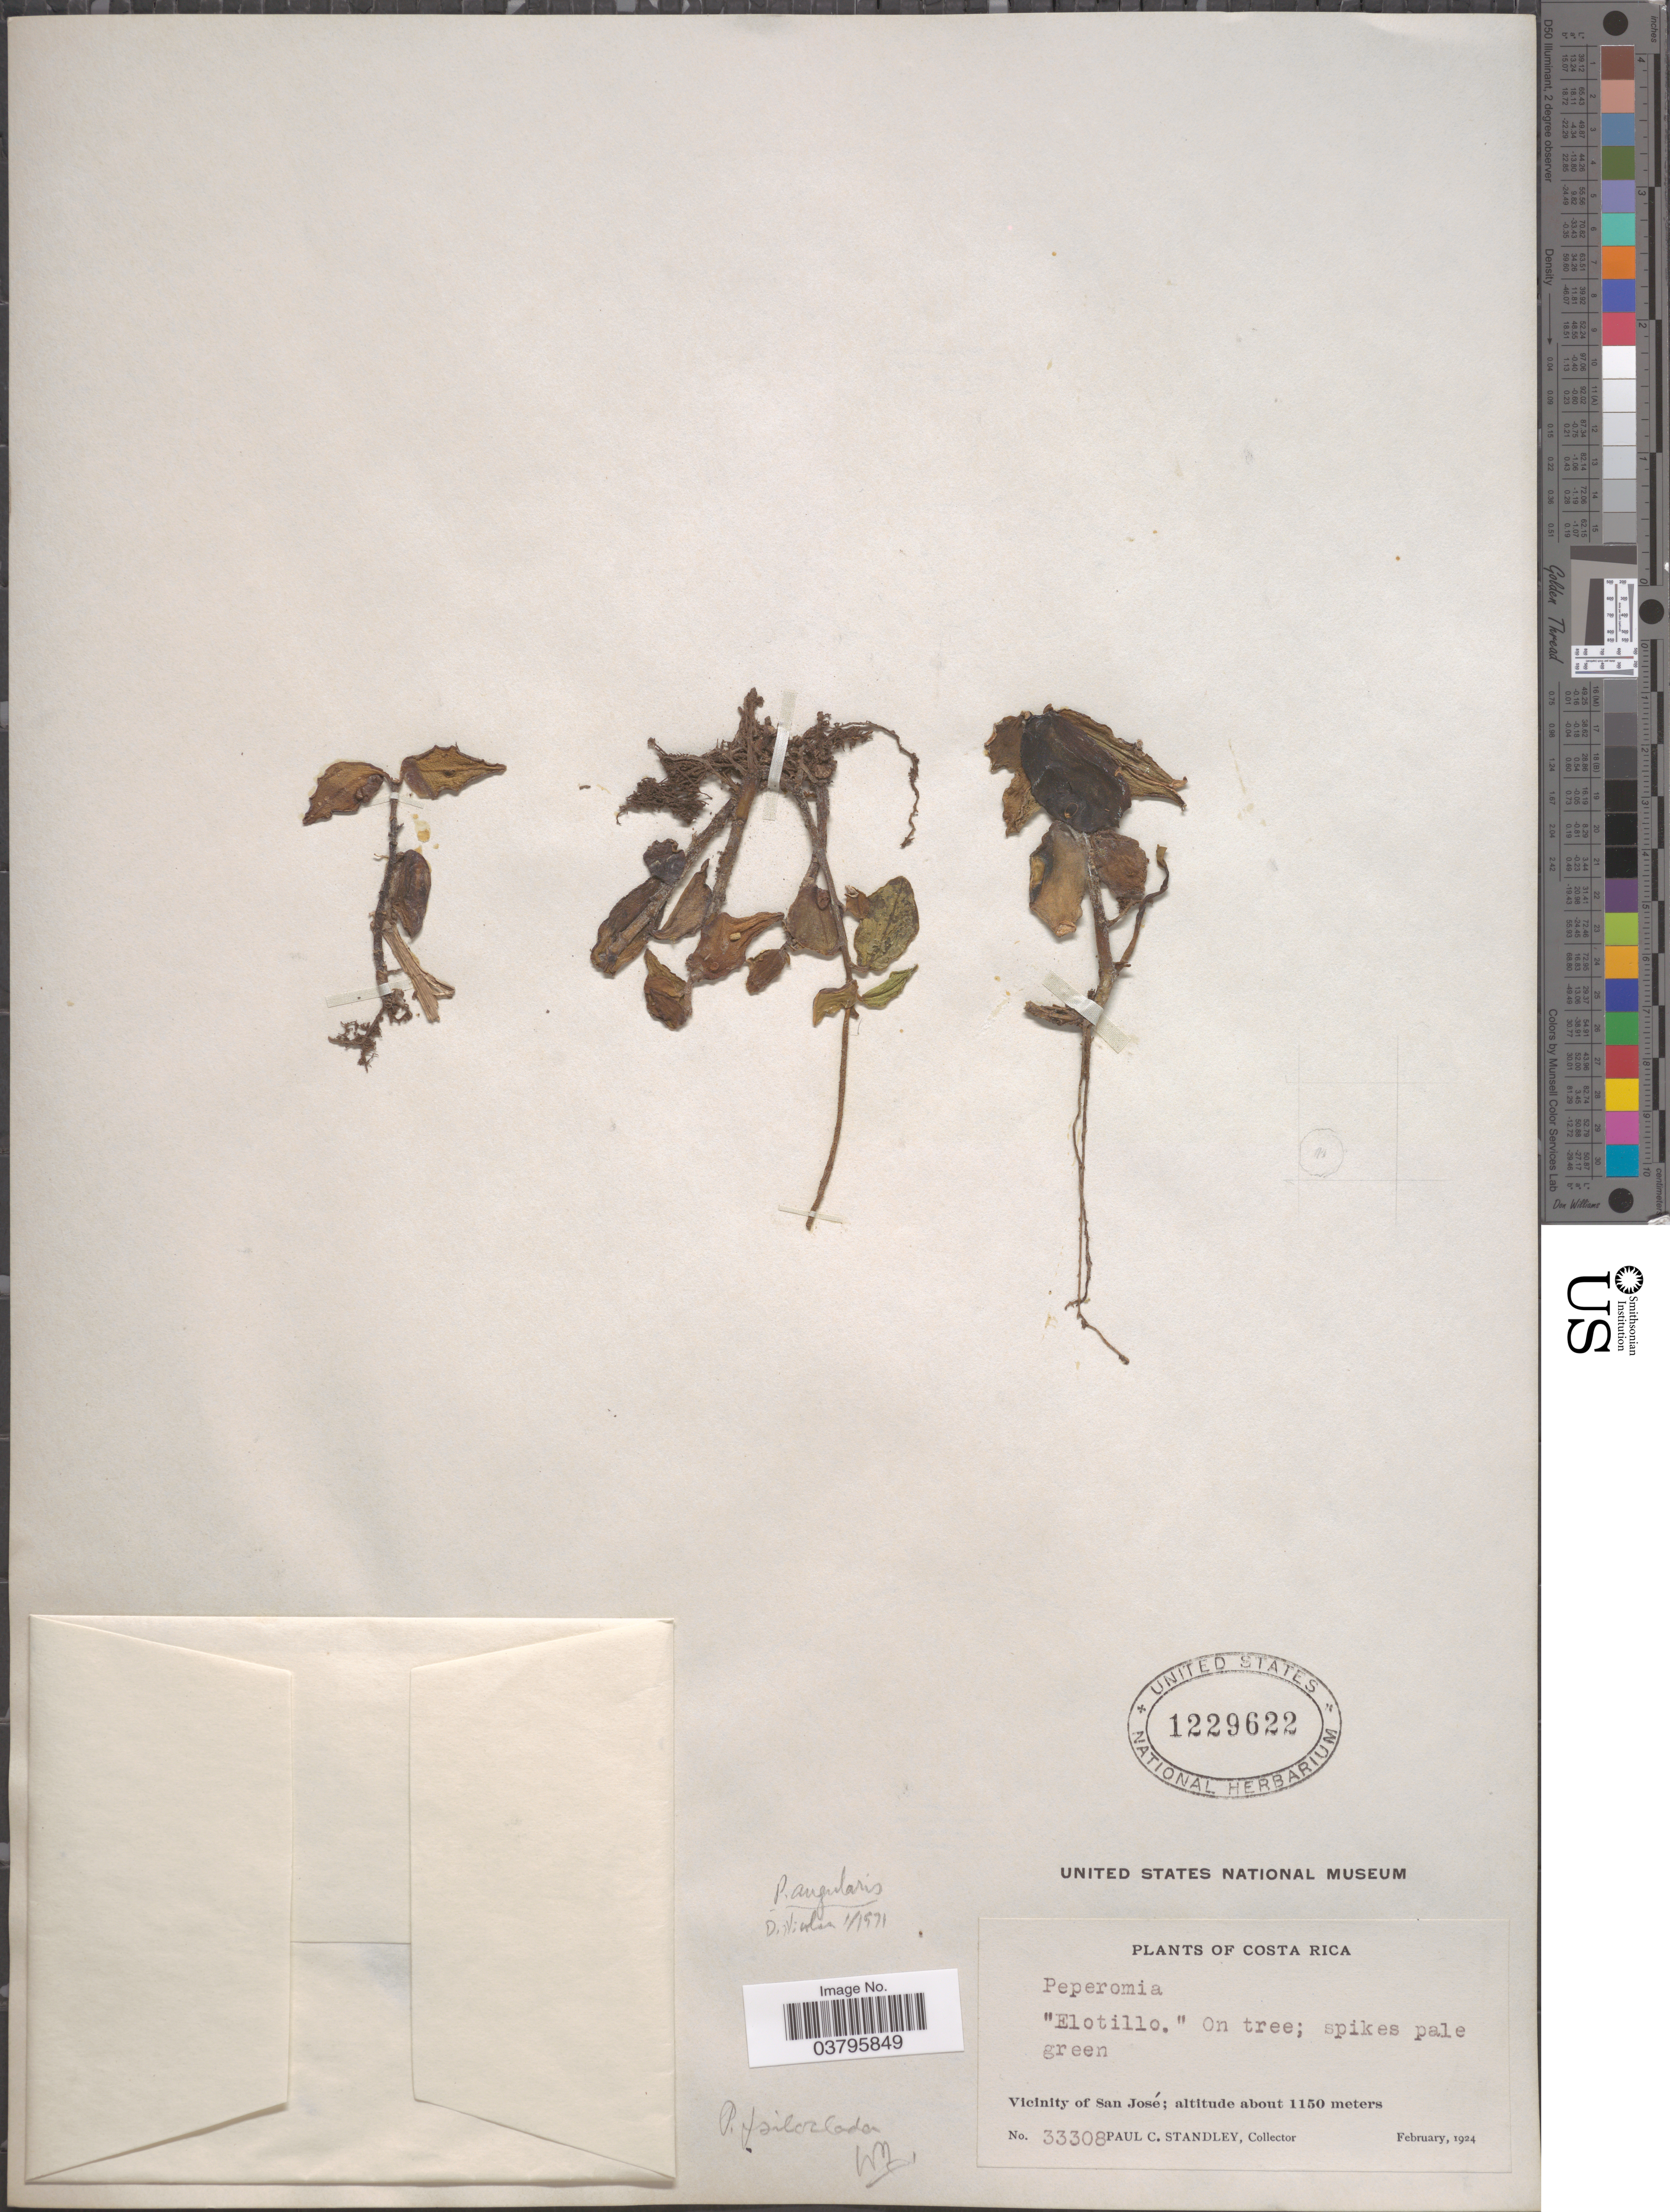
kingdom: Plantae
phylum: Tracheophyta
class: Magnoliopsida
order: Piperales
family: Piperaceae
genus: Peperomia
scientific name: Peperomia san-joseana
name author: C. DC.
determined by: Jiménez, José Estaban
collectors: P. C. Standley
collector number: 33308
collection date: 1924-02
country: Costa Rica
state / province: San José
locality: Vicinity of San José.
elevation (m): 1150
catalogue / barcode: US 1229622